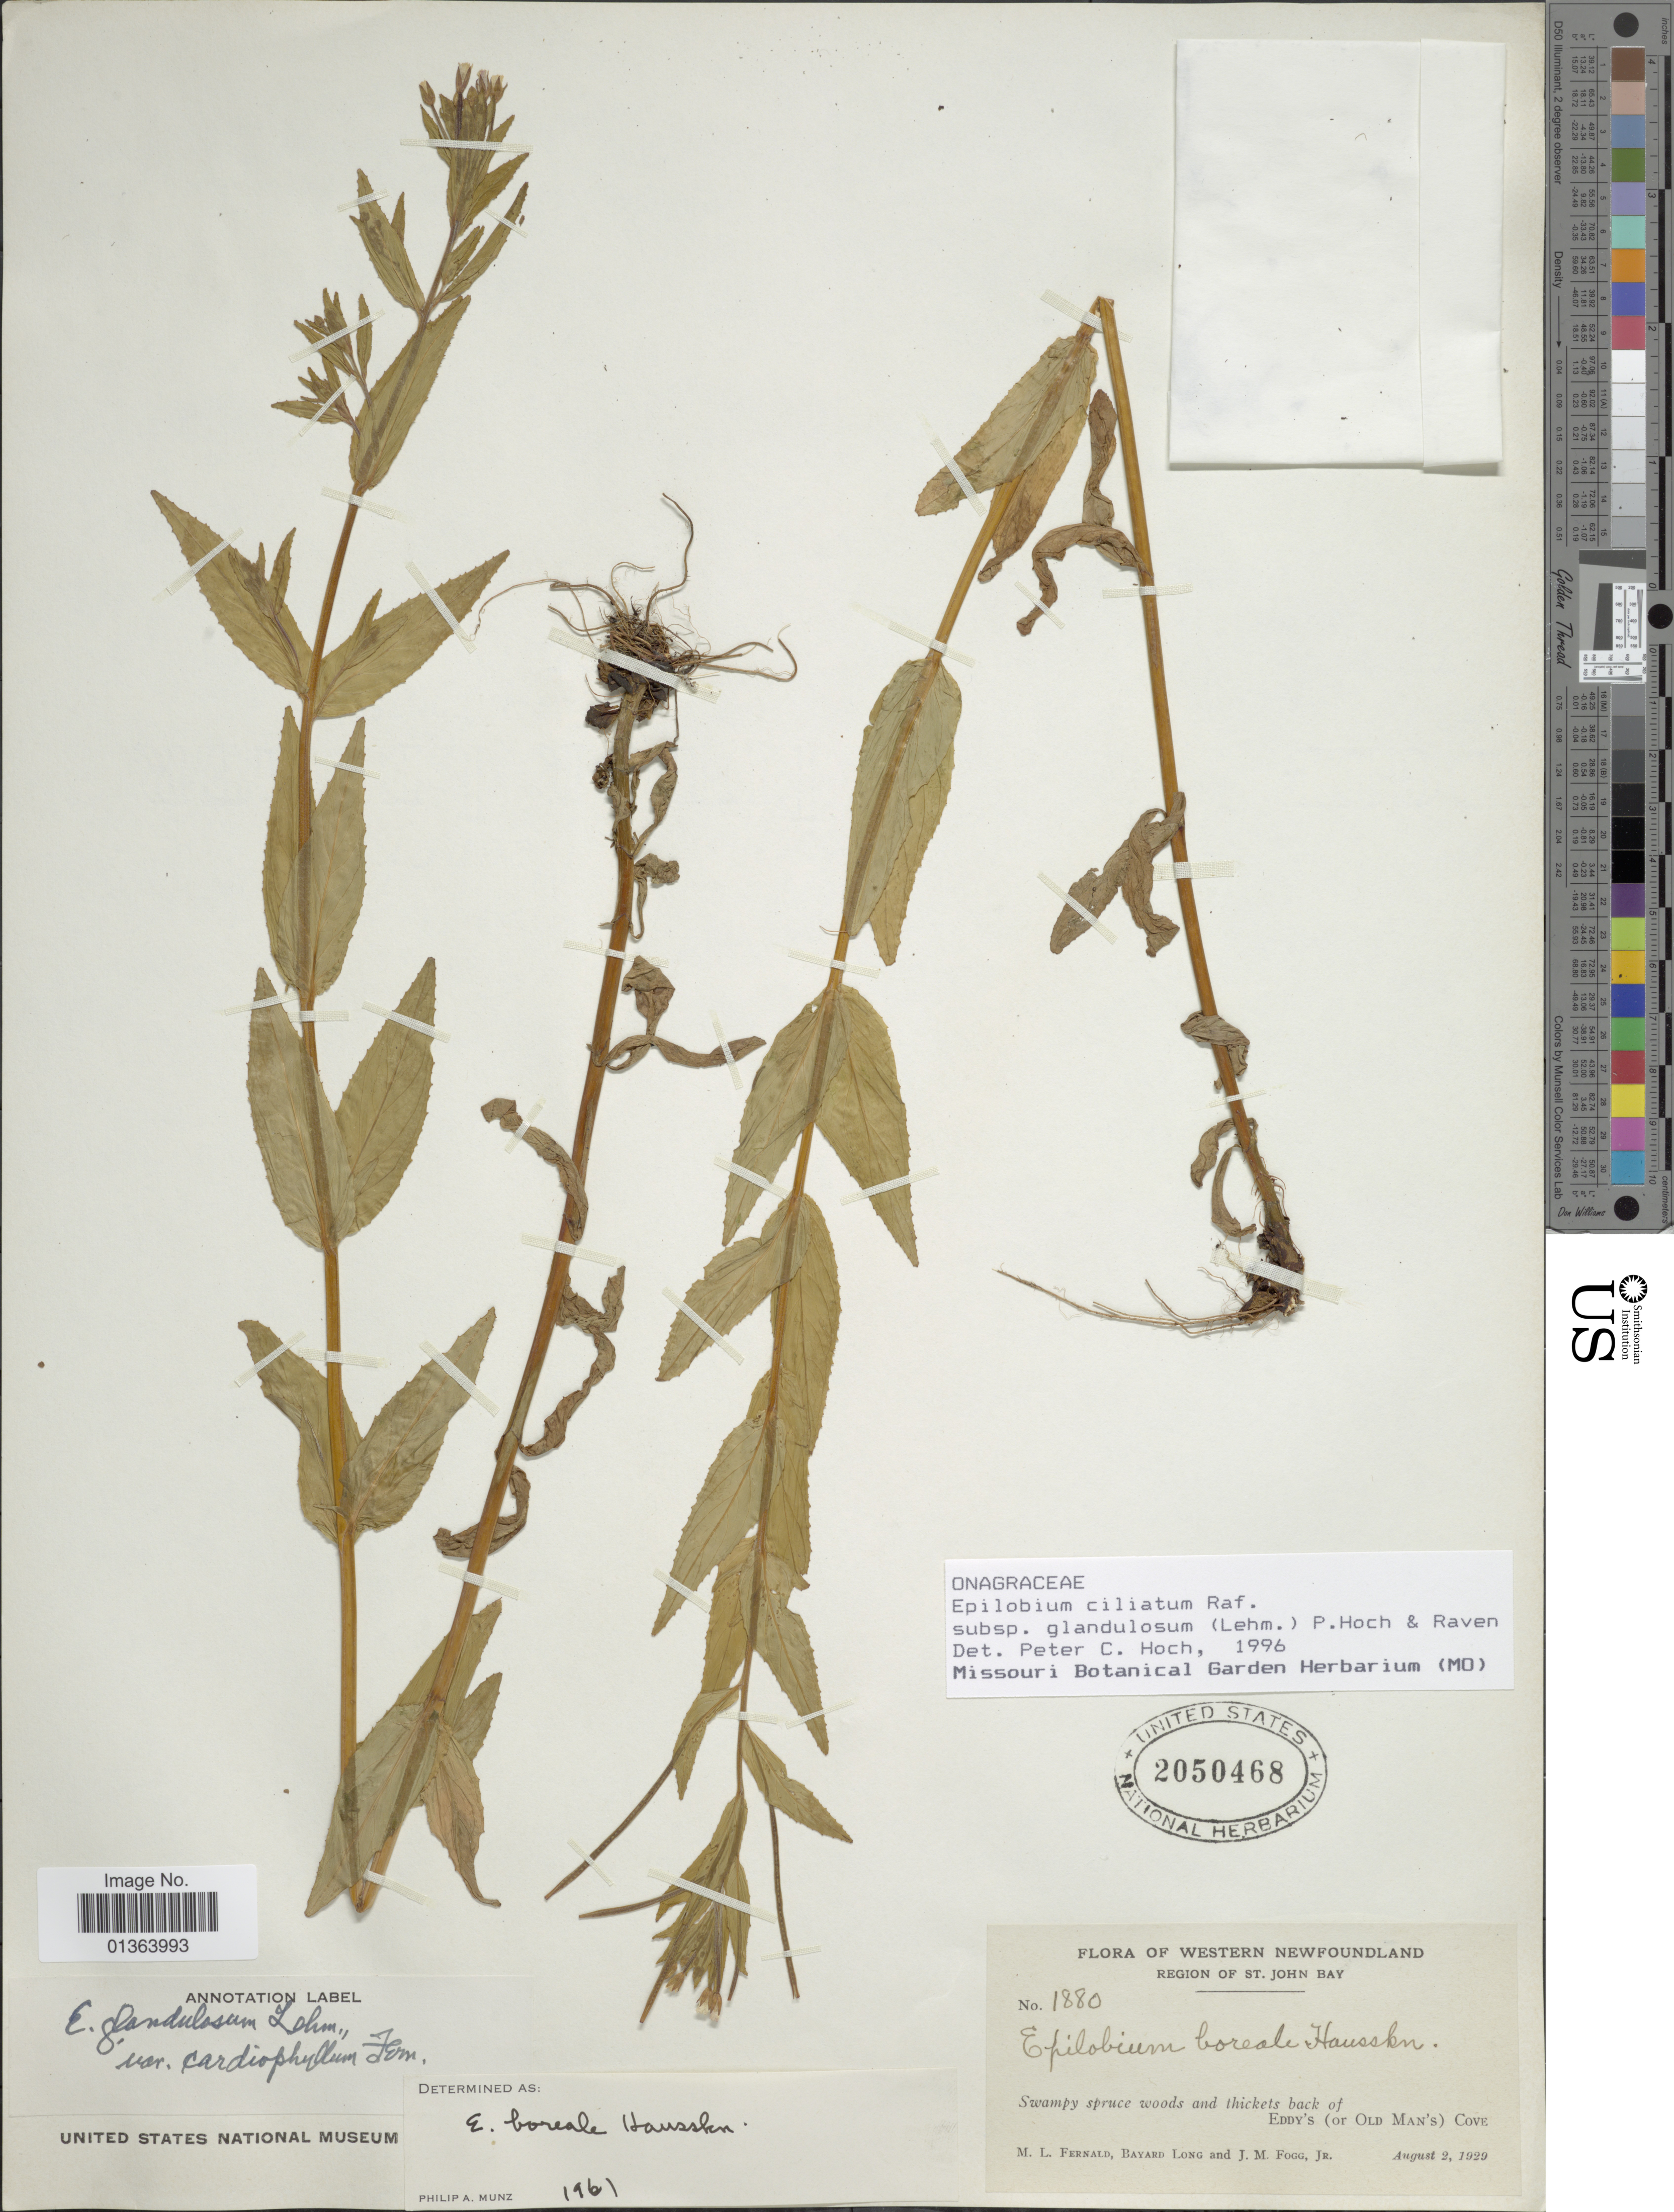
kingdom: Plantae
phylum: Tracheophyta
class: Magnoliopsida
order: Myrtales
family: Onagraceae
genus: Epilobium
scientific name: Epilobium ciliatum subsp. glandulosum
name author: (Lehm.) Hoch & P.H. Raven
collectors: M. L. Fernald, B. H. Long & J. Fogg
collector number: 1880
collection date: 1929-08-02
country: Canada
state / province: Newfoundland and Labrador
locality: Western Newfoundland. Region of St. John Bay. eddy's (or Old Man's) Cove.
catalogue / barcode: US 2050468